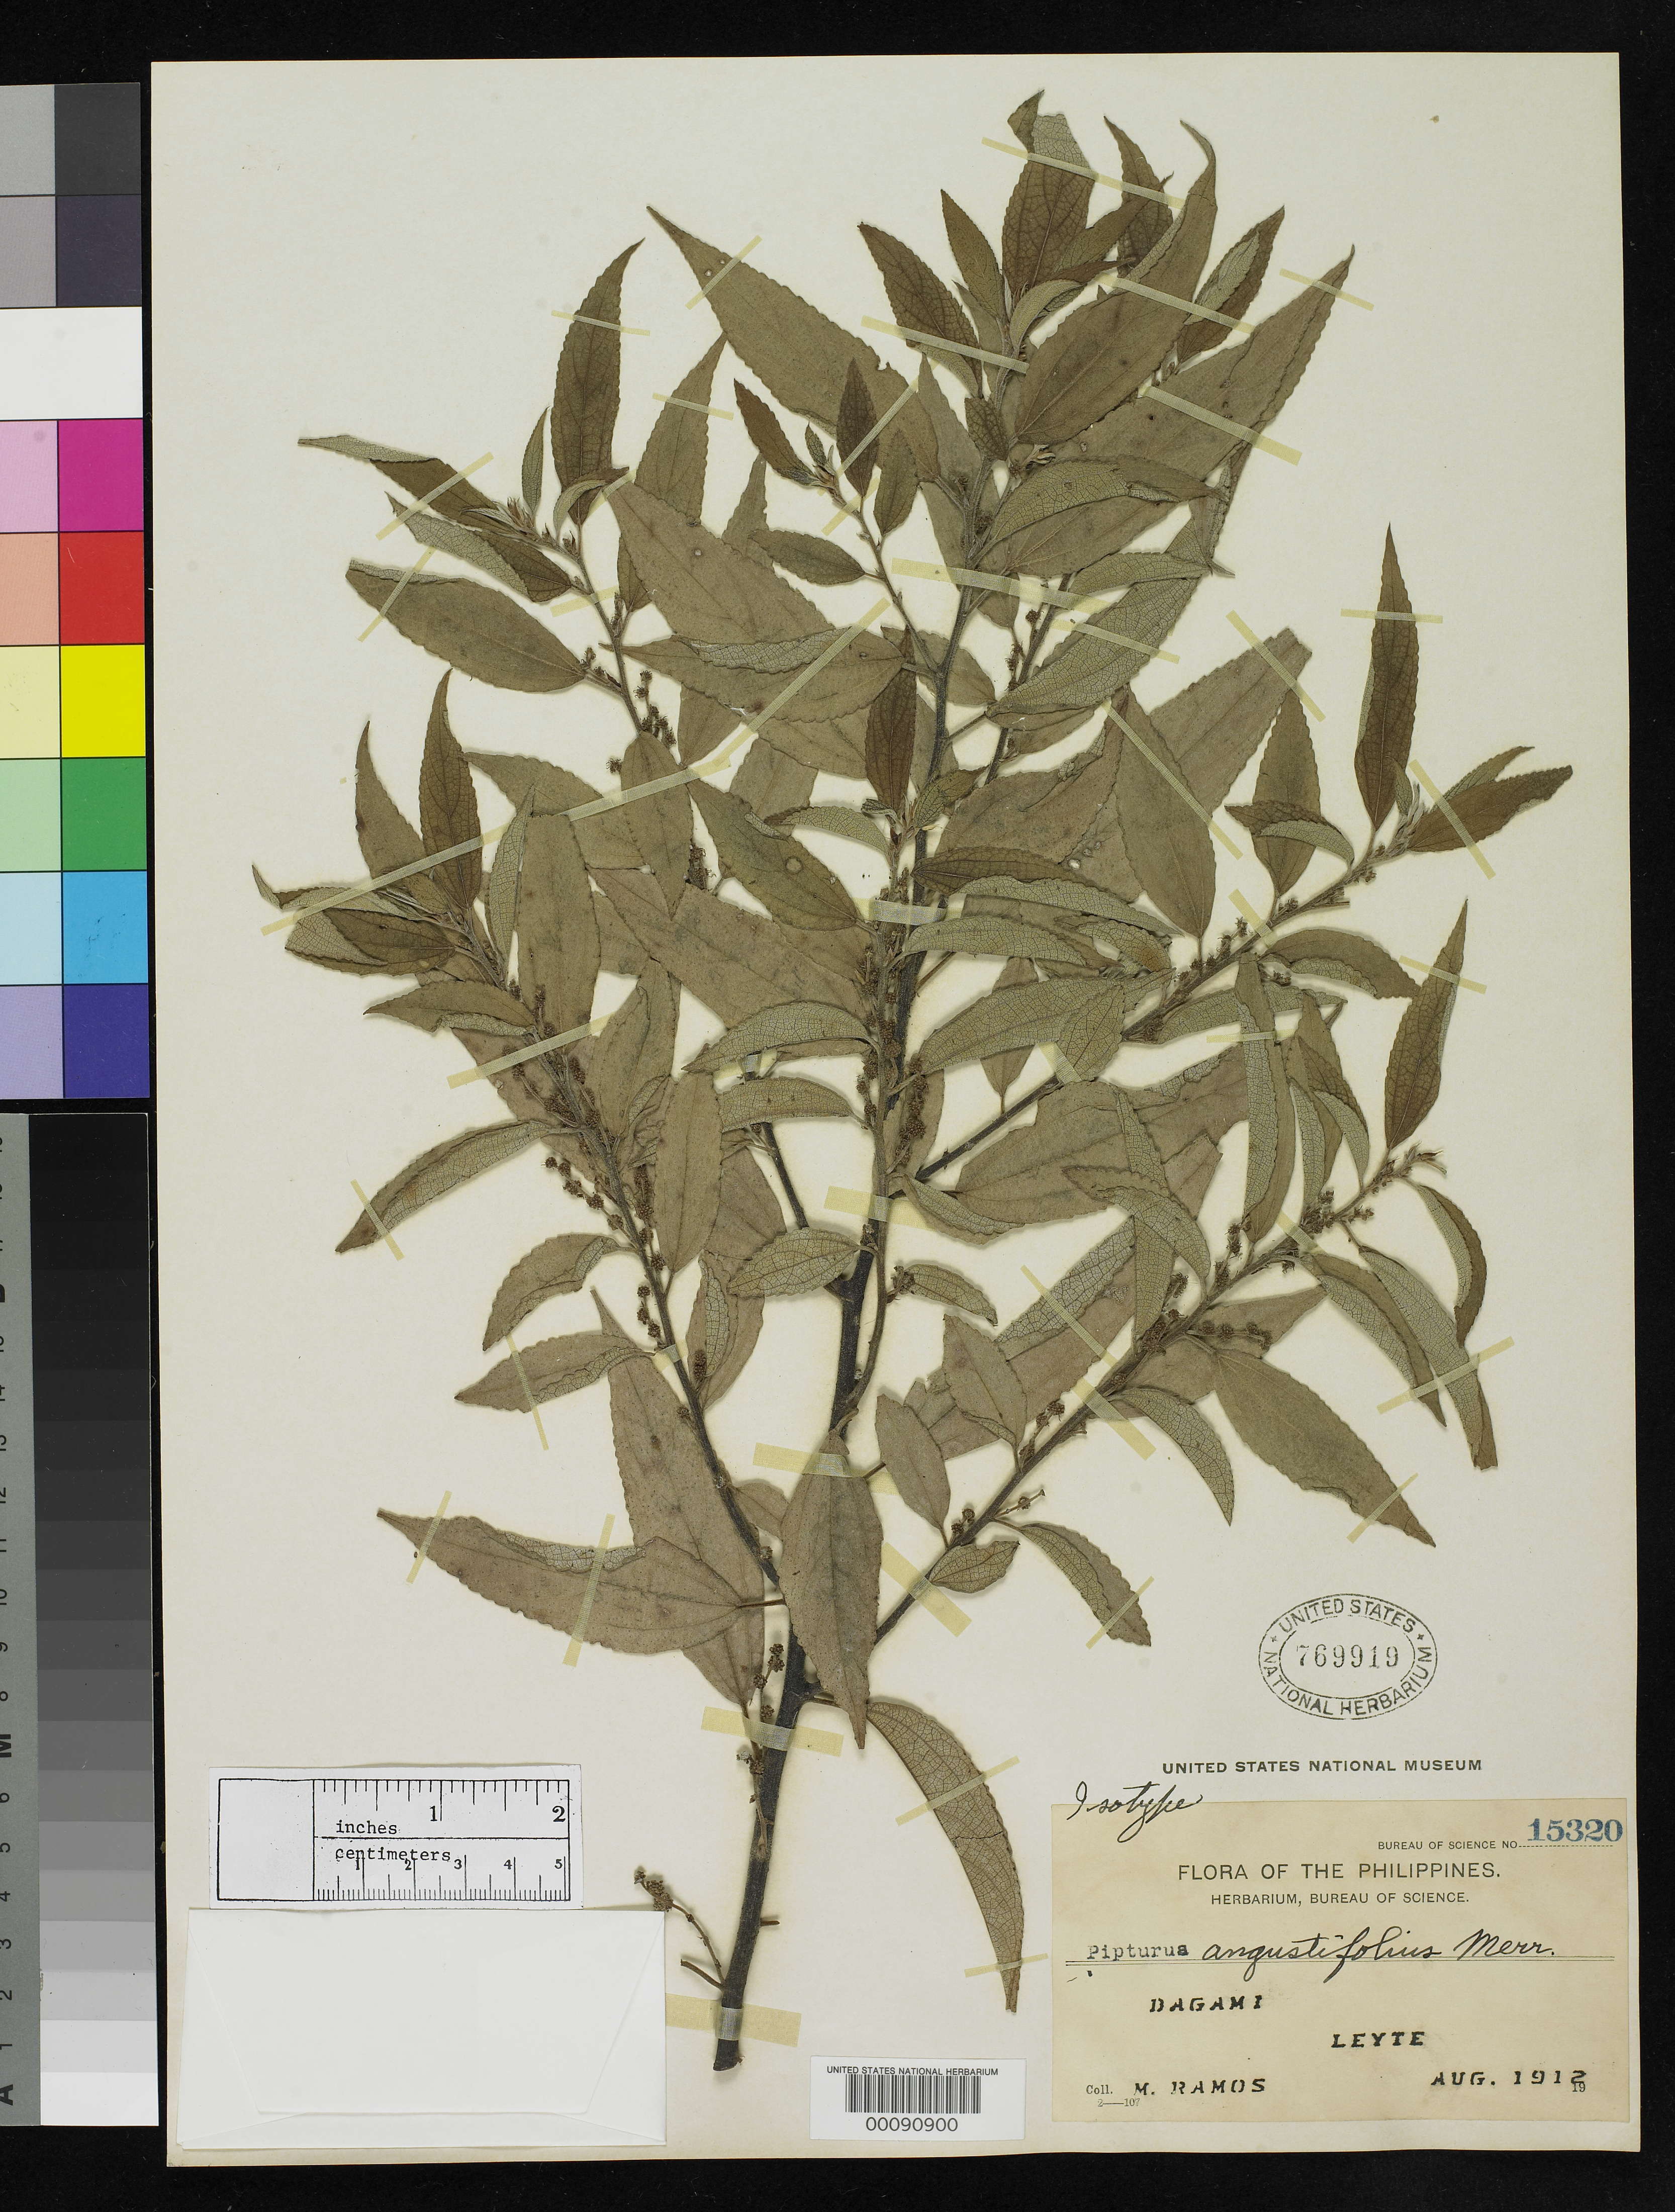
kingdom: Plantae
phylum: Tracheophyta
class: Magnoliopsida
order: Rosales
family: Urticaceae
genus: Pipturus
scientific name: Pipturus angustifolius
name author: Merr.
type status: Isotype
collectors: M. Ramos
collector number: Bur. Sci. 15320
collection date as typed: Aug 1912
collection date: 1912-08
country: Philippines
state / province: Eastern Visayas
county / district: Leyte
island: Leyte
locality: Dagami.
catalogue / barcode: US 769919